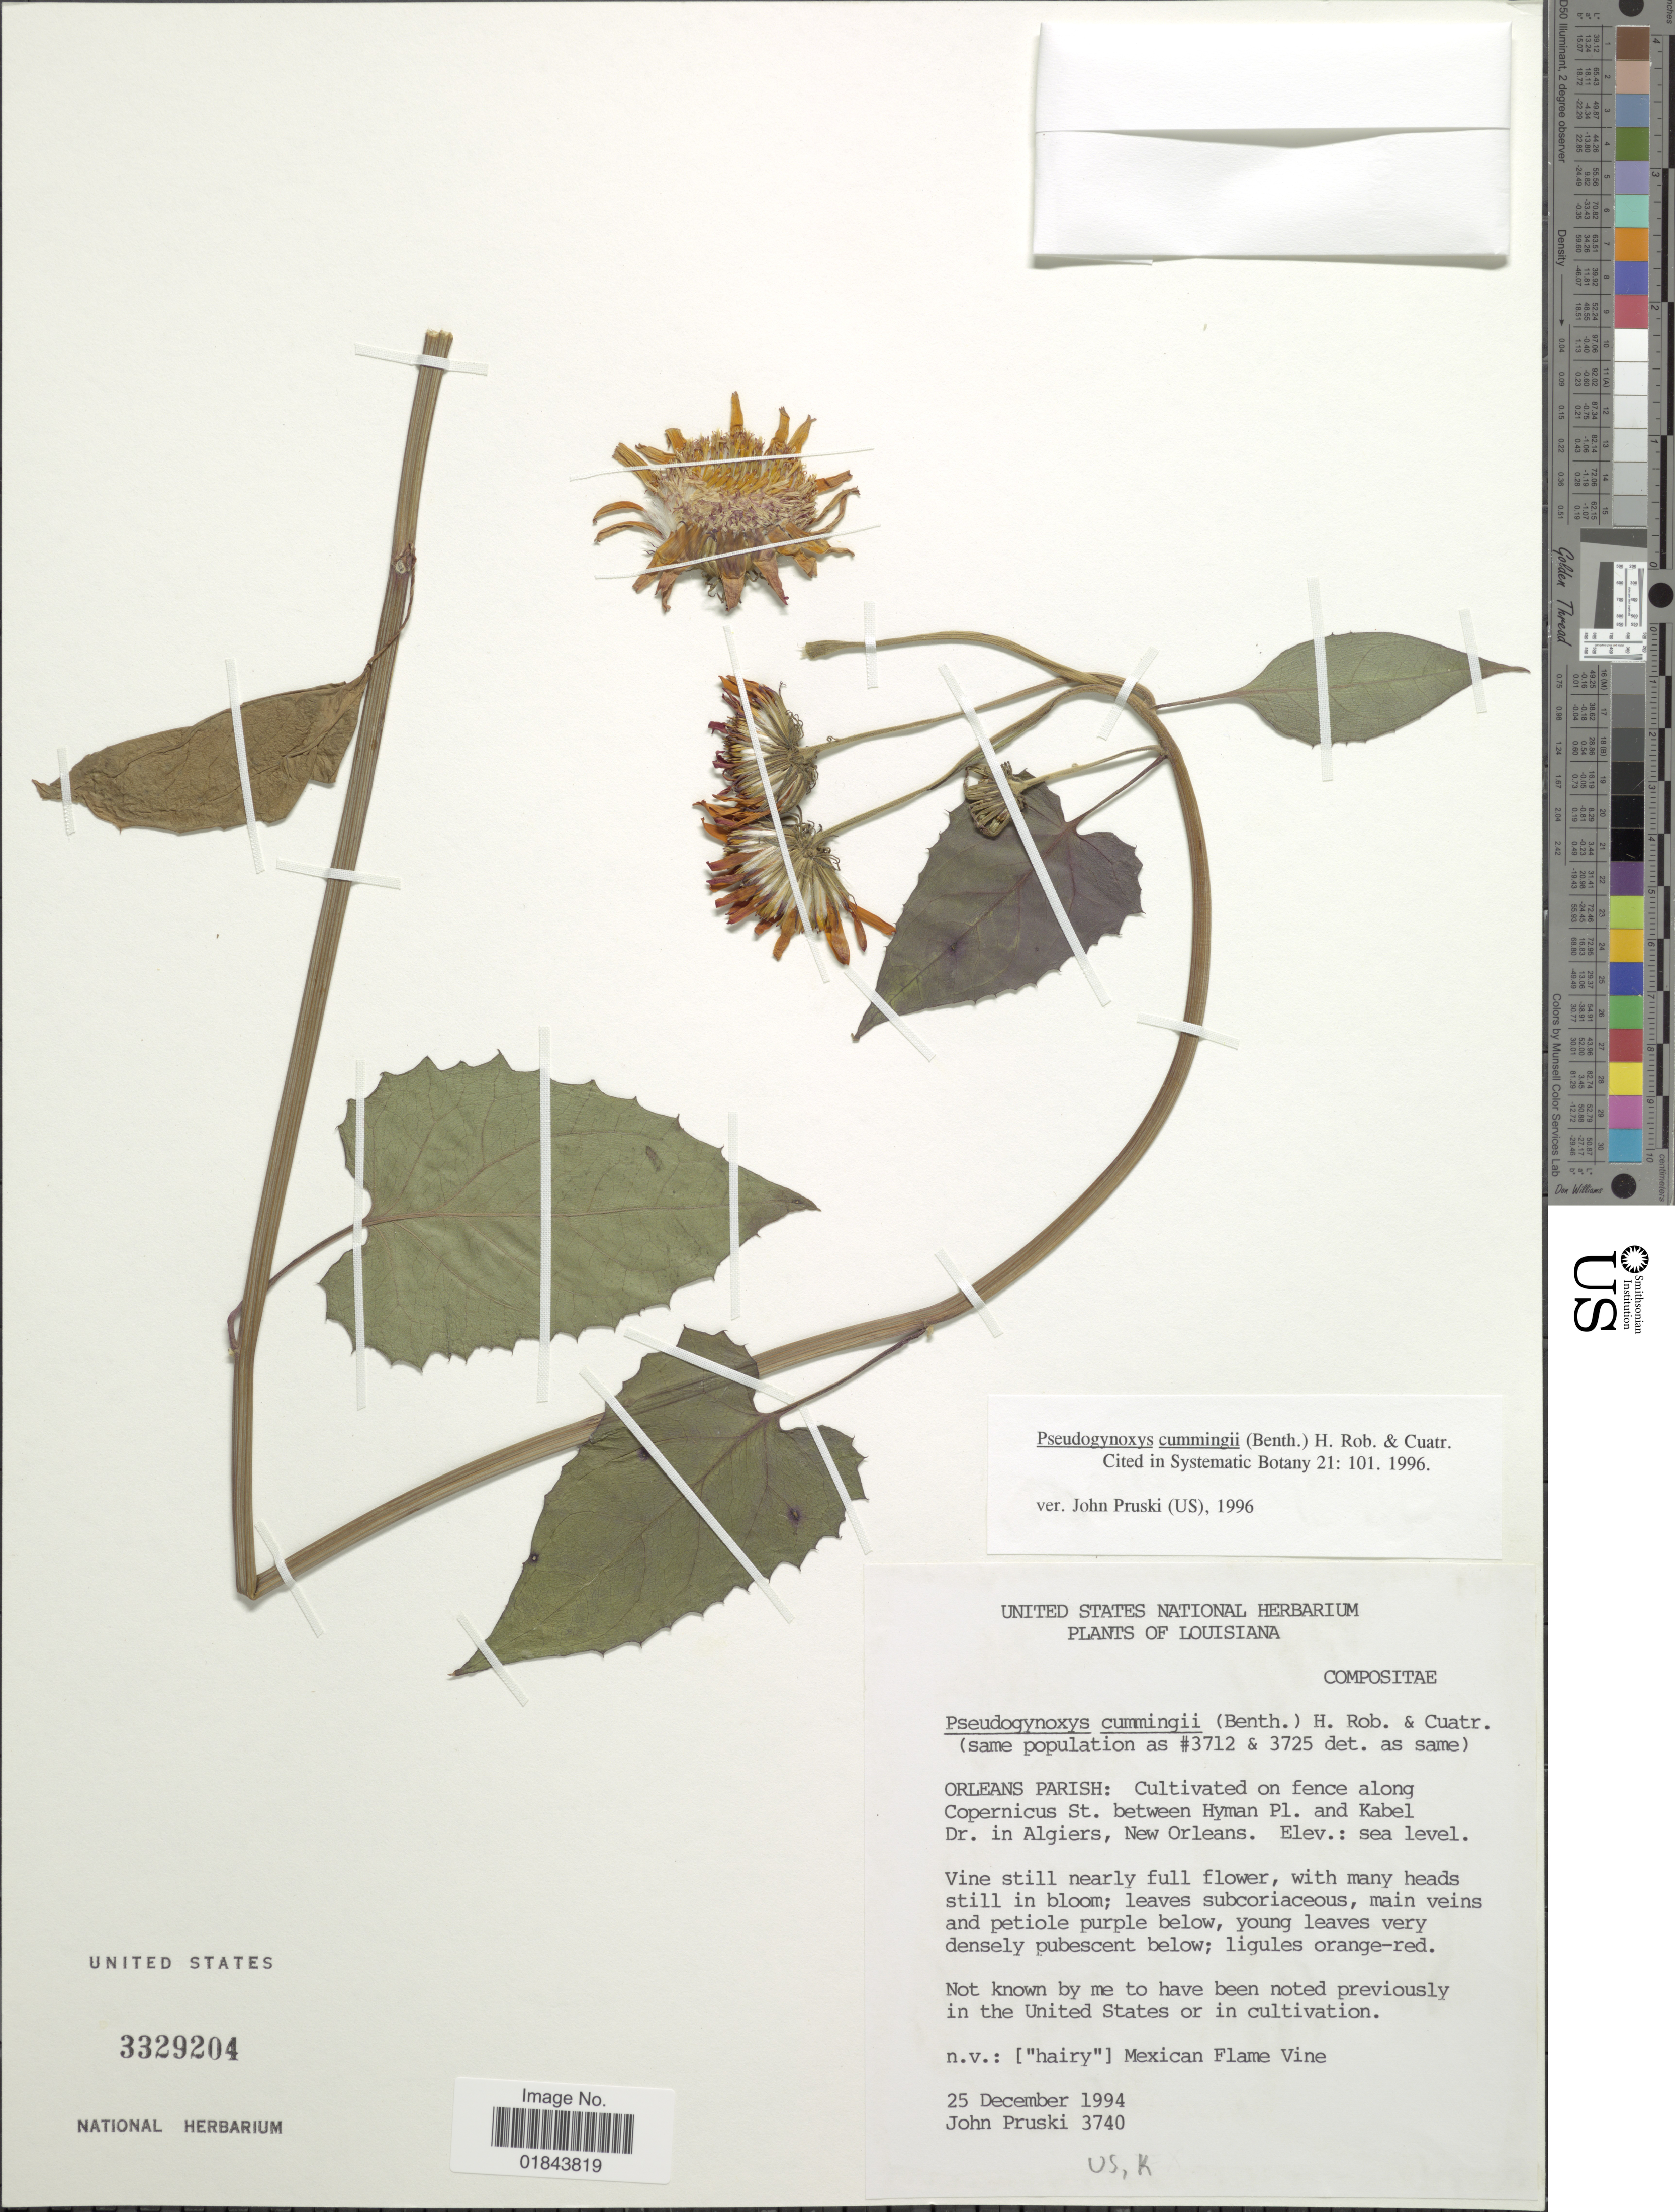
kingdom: Plantae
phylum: Tracheophyta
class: Magnoliopsida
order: Asterales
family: Asteraceae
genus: Pseudogynoxys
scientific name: Pseudogynoxys cummingii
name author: (Benth.) H. Rob. & Cuatrec.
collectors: J. F. Pruski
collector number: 3740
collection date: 1994-12-25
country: United States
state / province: Louisiana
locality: Orleans Parish: Cultivated on fence along Copernicus St. between Hyman Pl. and Kabel Dr. in Algiers, New Orleans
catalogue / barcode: US 3329204